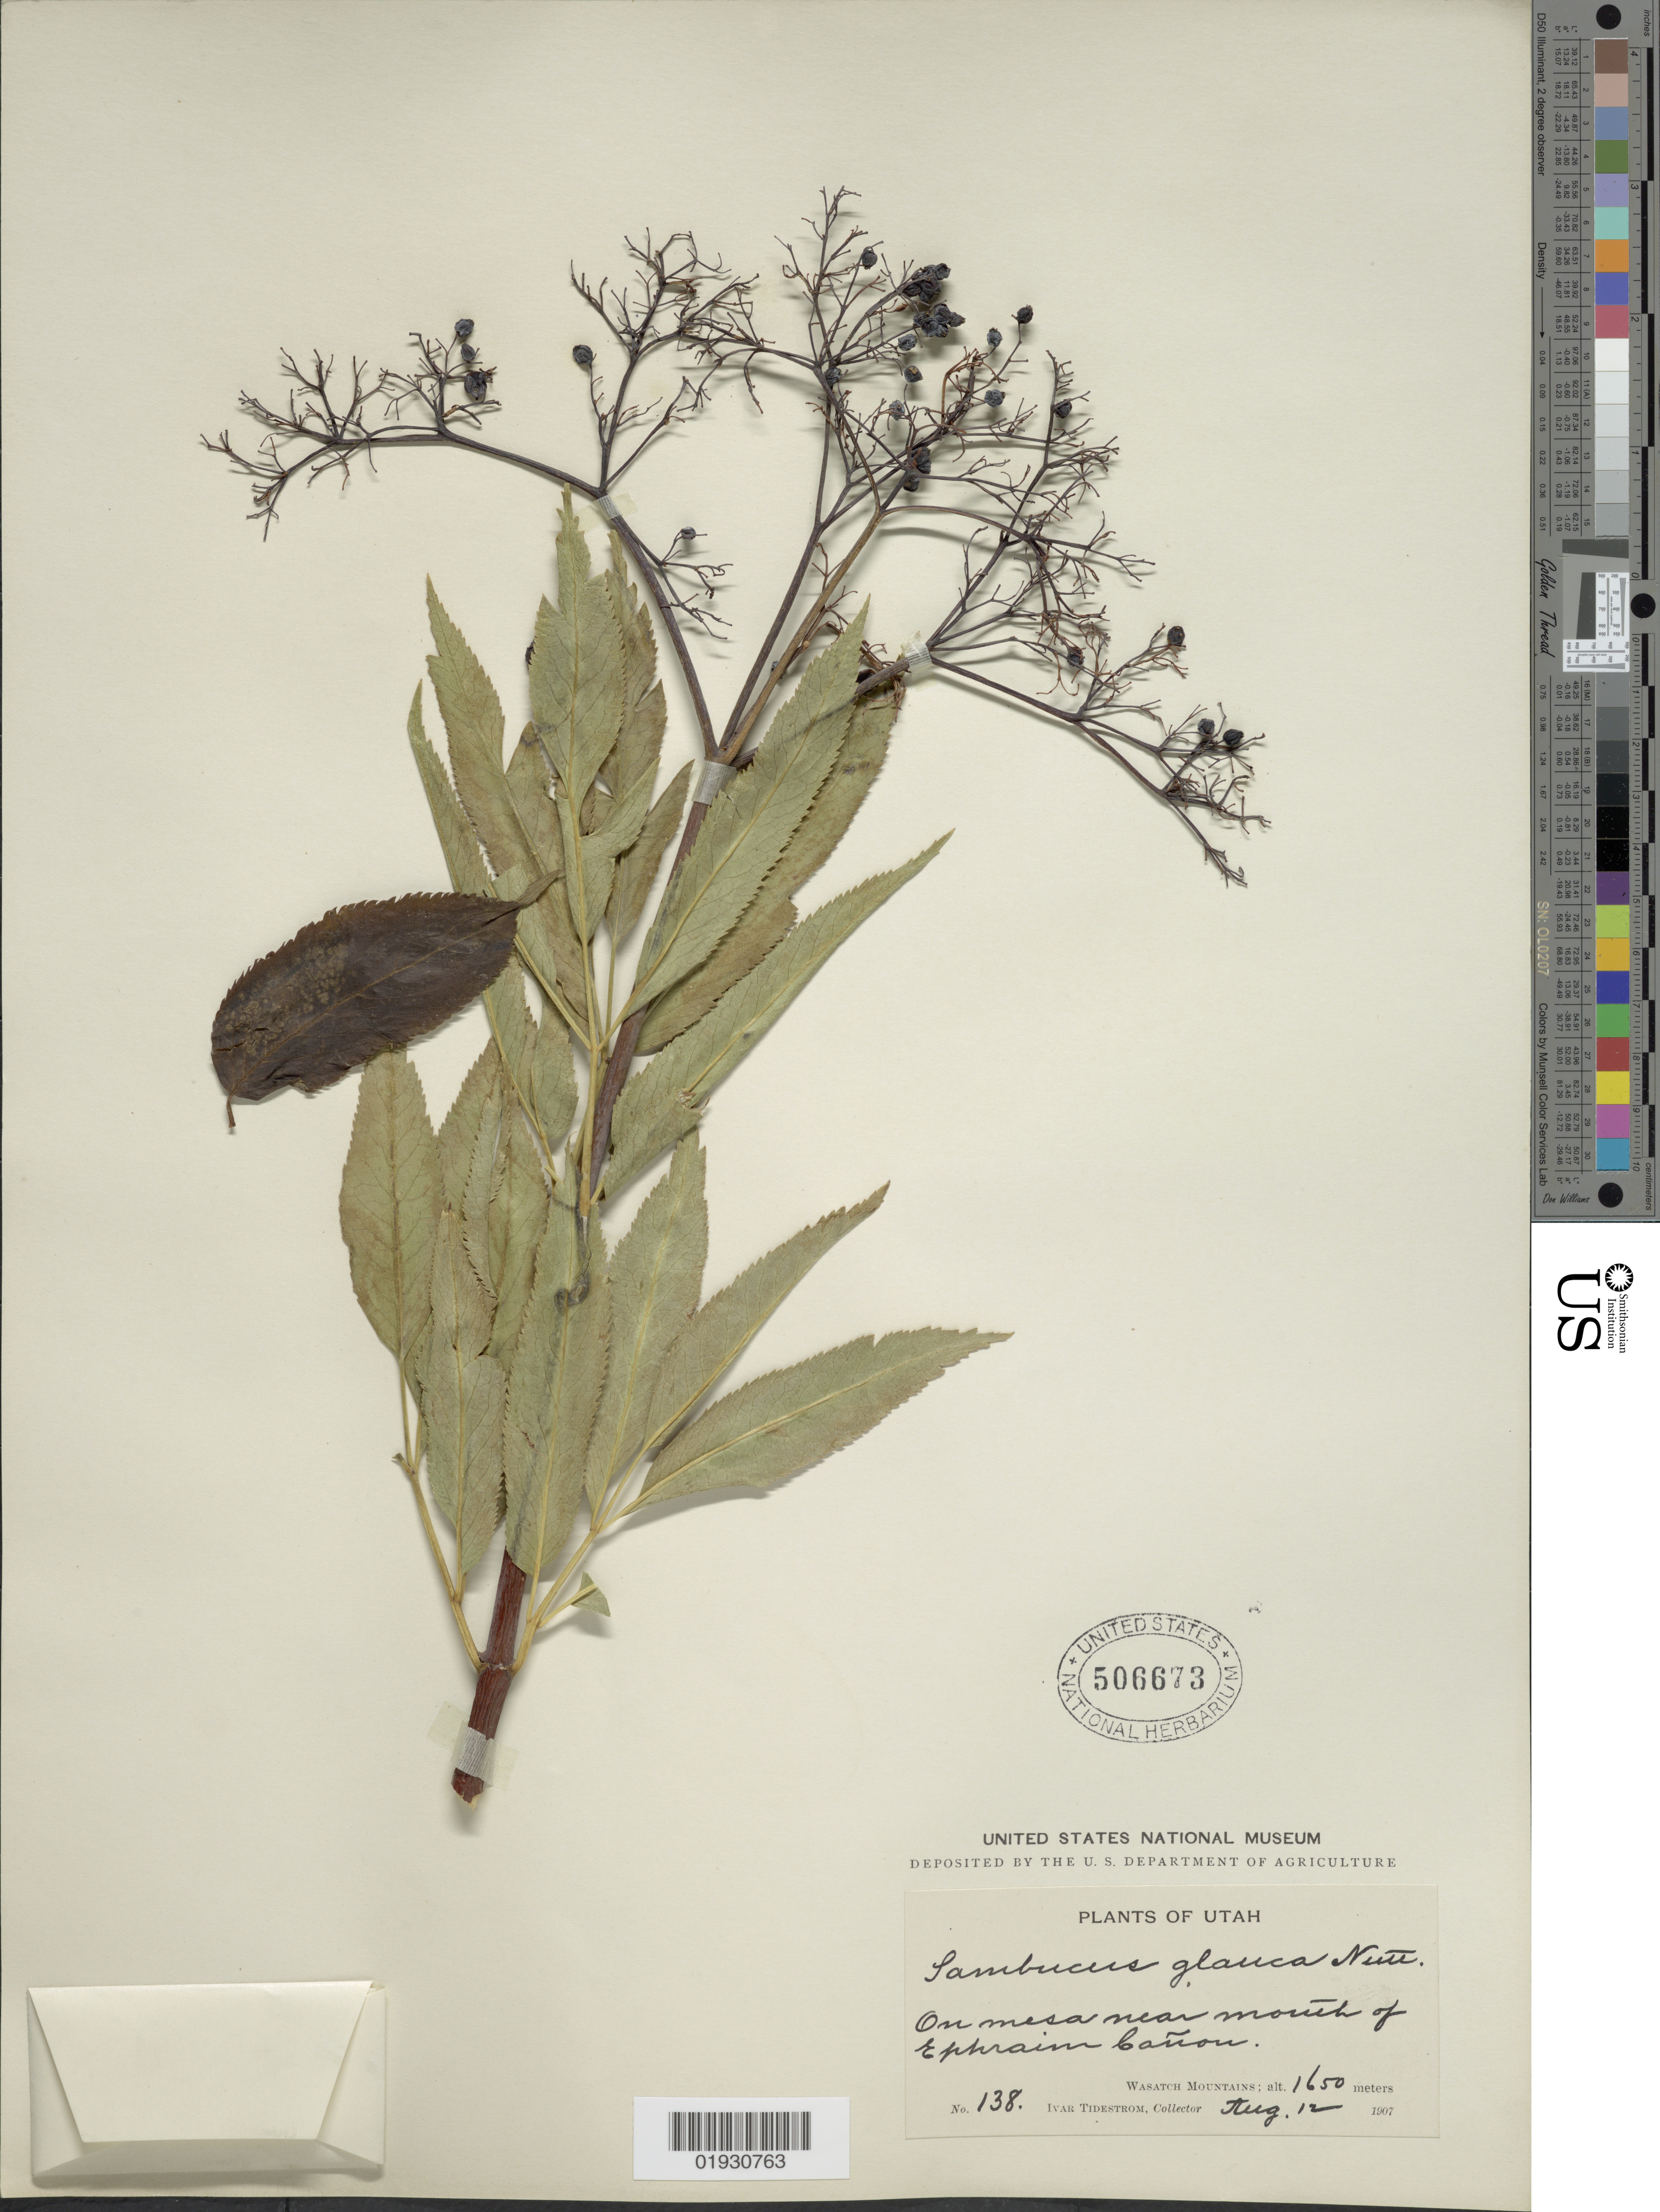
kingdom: Plantae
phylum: Tracheophyta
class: Magnoliopsida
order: Dipsacales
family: Viburnaceae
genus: Sambucus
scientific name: Sambucus cerulea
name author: Raf.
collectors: I. F. Tidestrom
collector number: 138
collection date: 1907-08-12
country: United States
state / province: Utah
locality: On mesa near mouth of Ephraim Cañon, Wasatch Mountains.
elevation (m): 1650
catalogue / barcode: US 506673